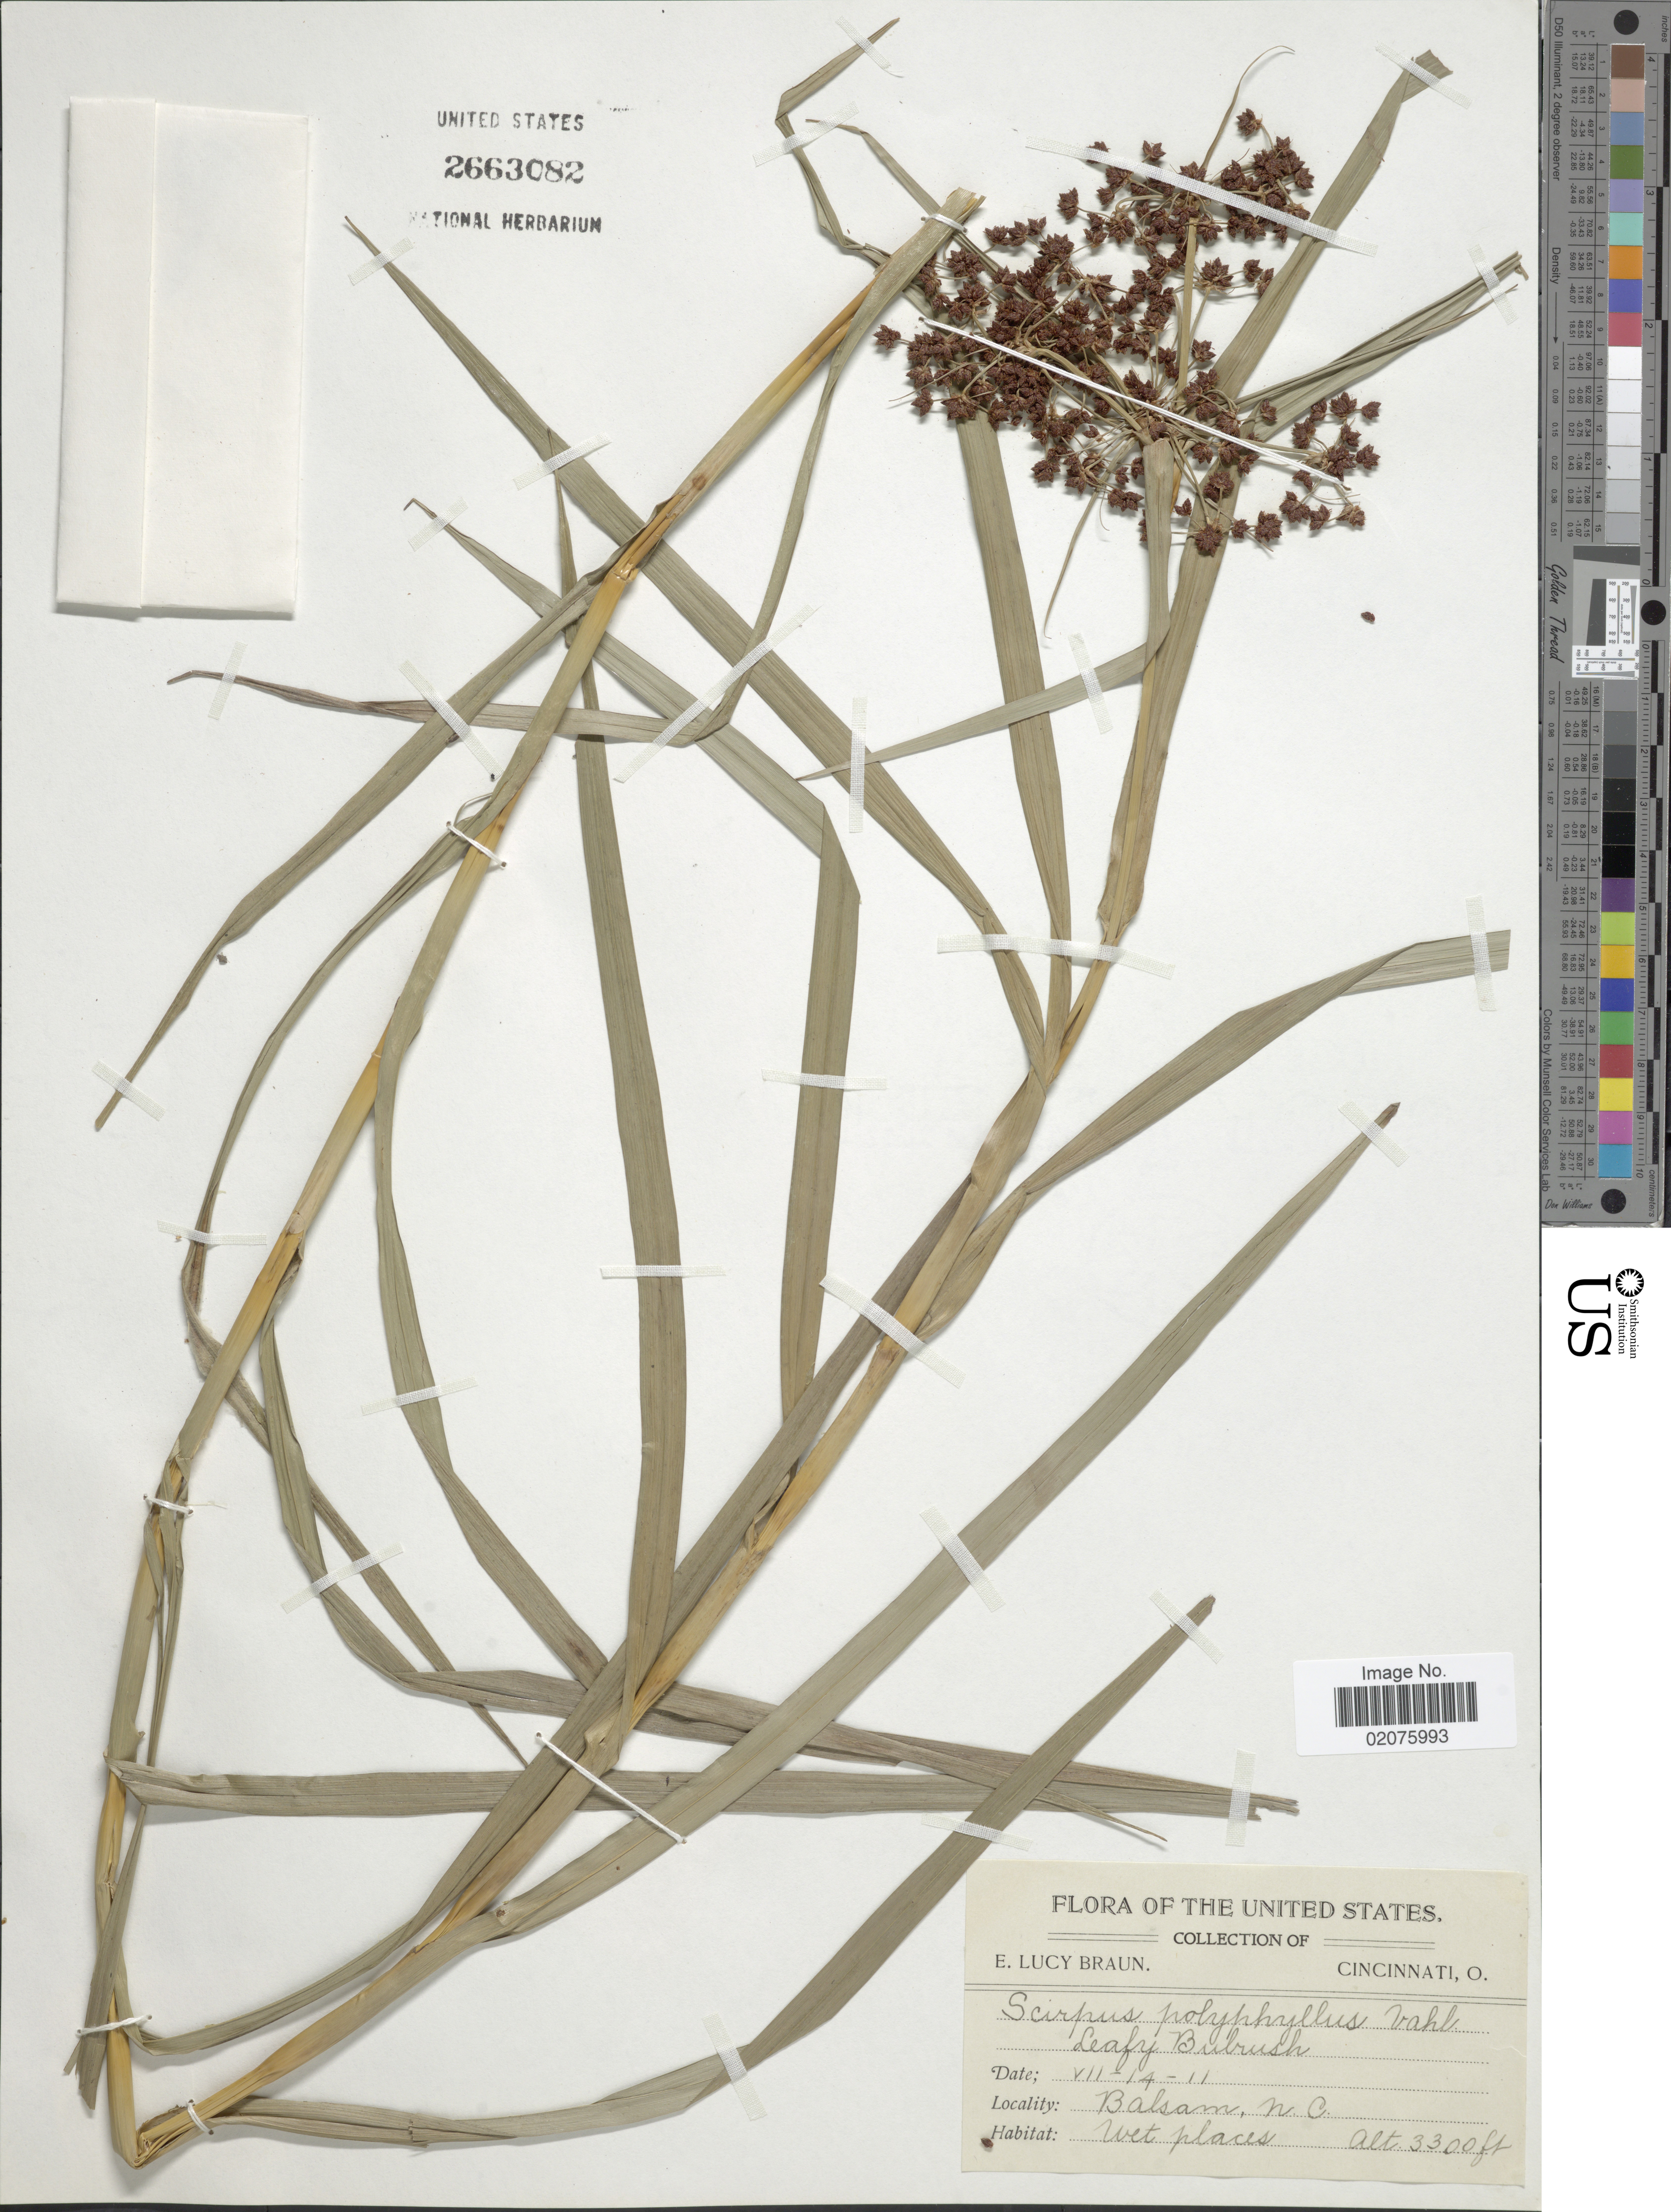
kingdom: Plantae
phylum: Tracheophyta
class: Liliopsida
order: Poales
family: Cyperaceae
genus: Scirpus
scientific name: Scirpus polyphyllus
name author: Vahl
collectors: E. L. Braun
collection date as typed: Transcribed d/m/y: 14/7/11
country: United States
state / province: North Carolina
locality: Balsam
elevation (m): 1006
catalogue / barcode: US 2663082